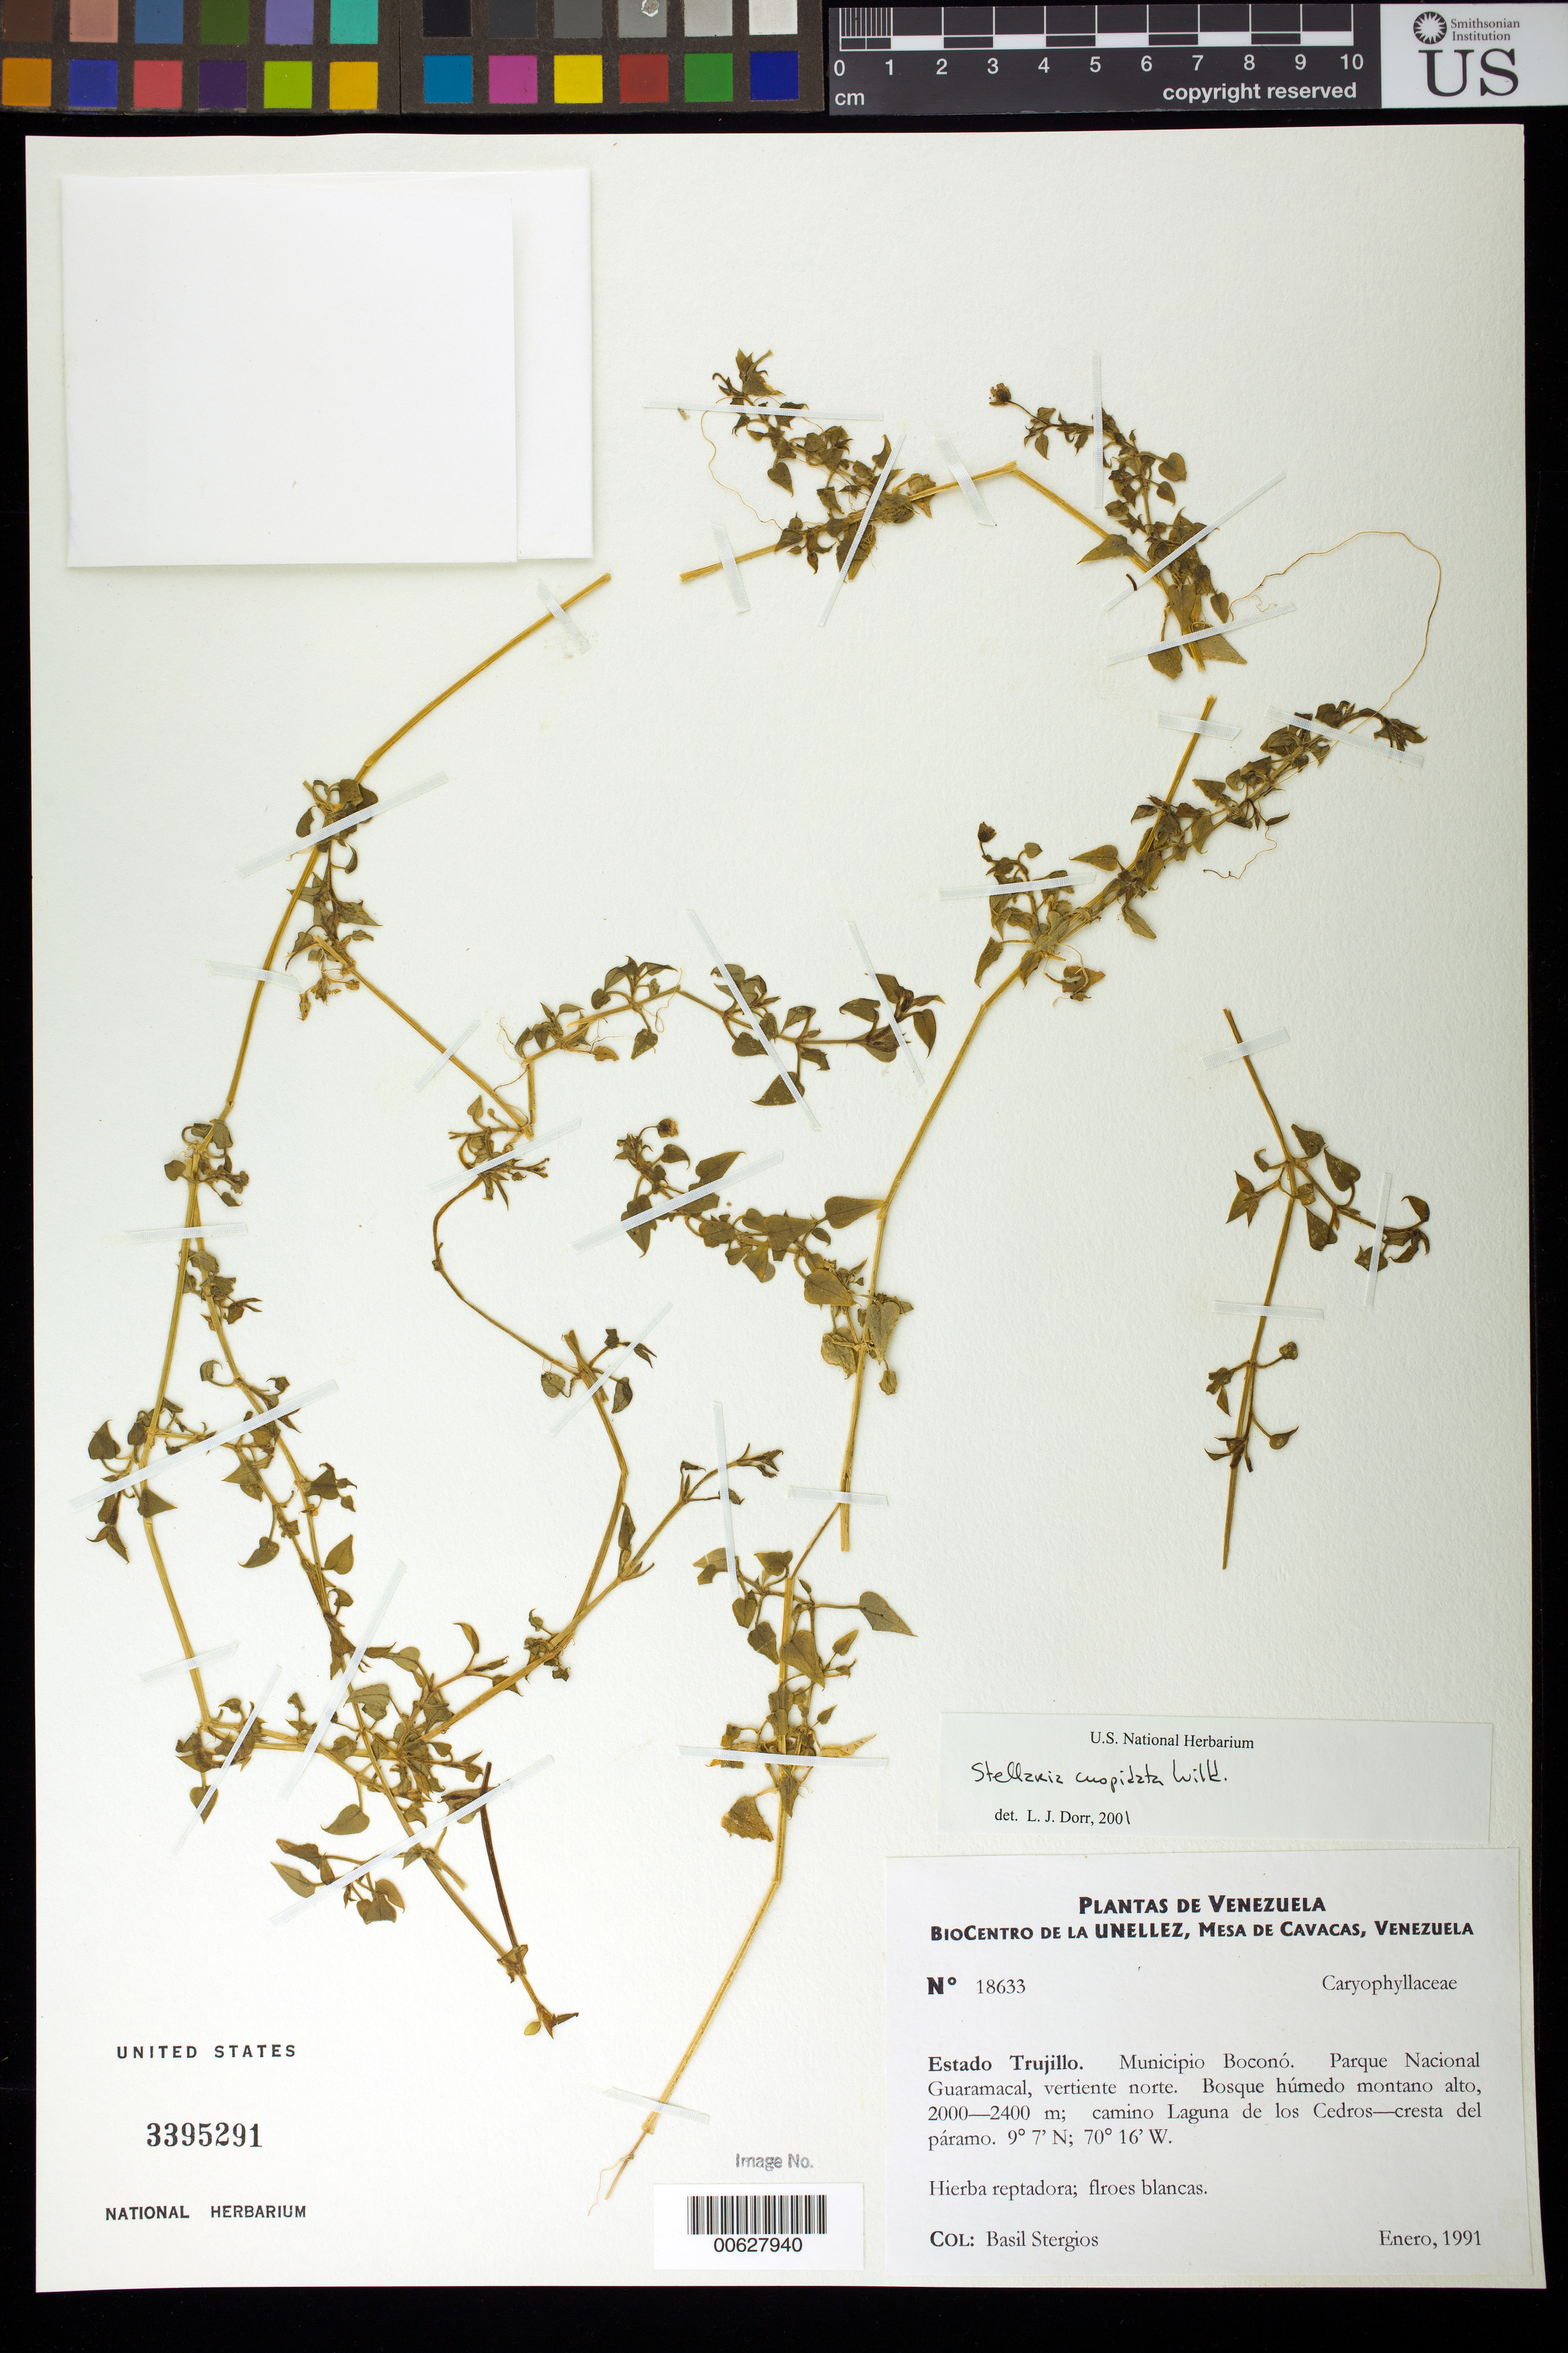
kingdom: Plantae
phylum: Tracheophyta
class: Magnoliopsida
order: Caryophyllales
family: Caryophyllaceae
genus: Stellaria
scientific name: Stellaria cuspidata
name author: Willd. ex Schltdl.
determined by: Dorr, L. J., (BOT), Smithsonian Institution - National Museum of Natural History (UNITED STATES)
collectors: B. G. Stergios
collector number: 18633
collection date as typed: Jan 1991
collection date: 1991-01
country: Venezuela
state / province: Trujillo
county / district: Boconó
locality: Parque Nacional Guaramacal, vertiente N, camino laguna de los Cedros-cresta del páramo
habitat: Bosque húmedo montano alto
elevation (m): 2000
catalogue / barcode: US 3395291